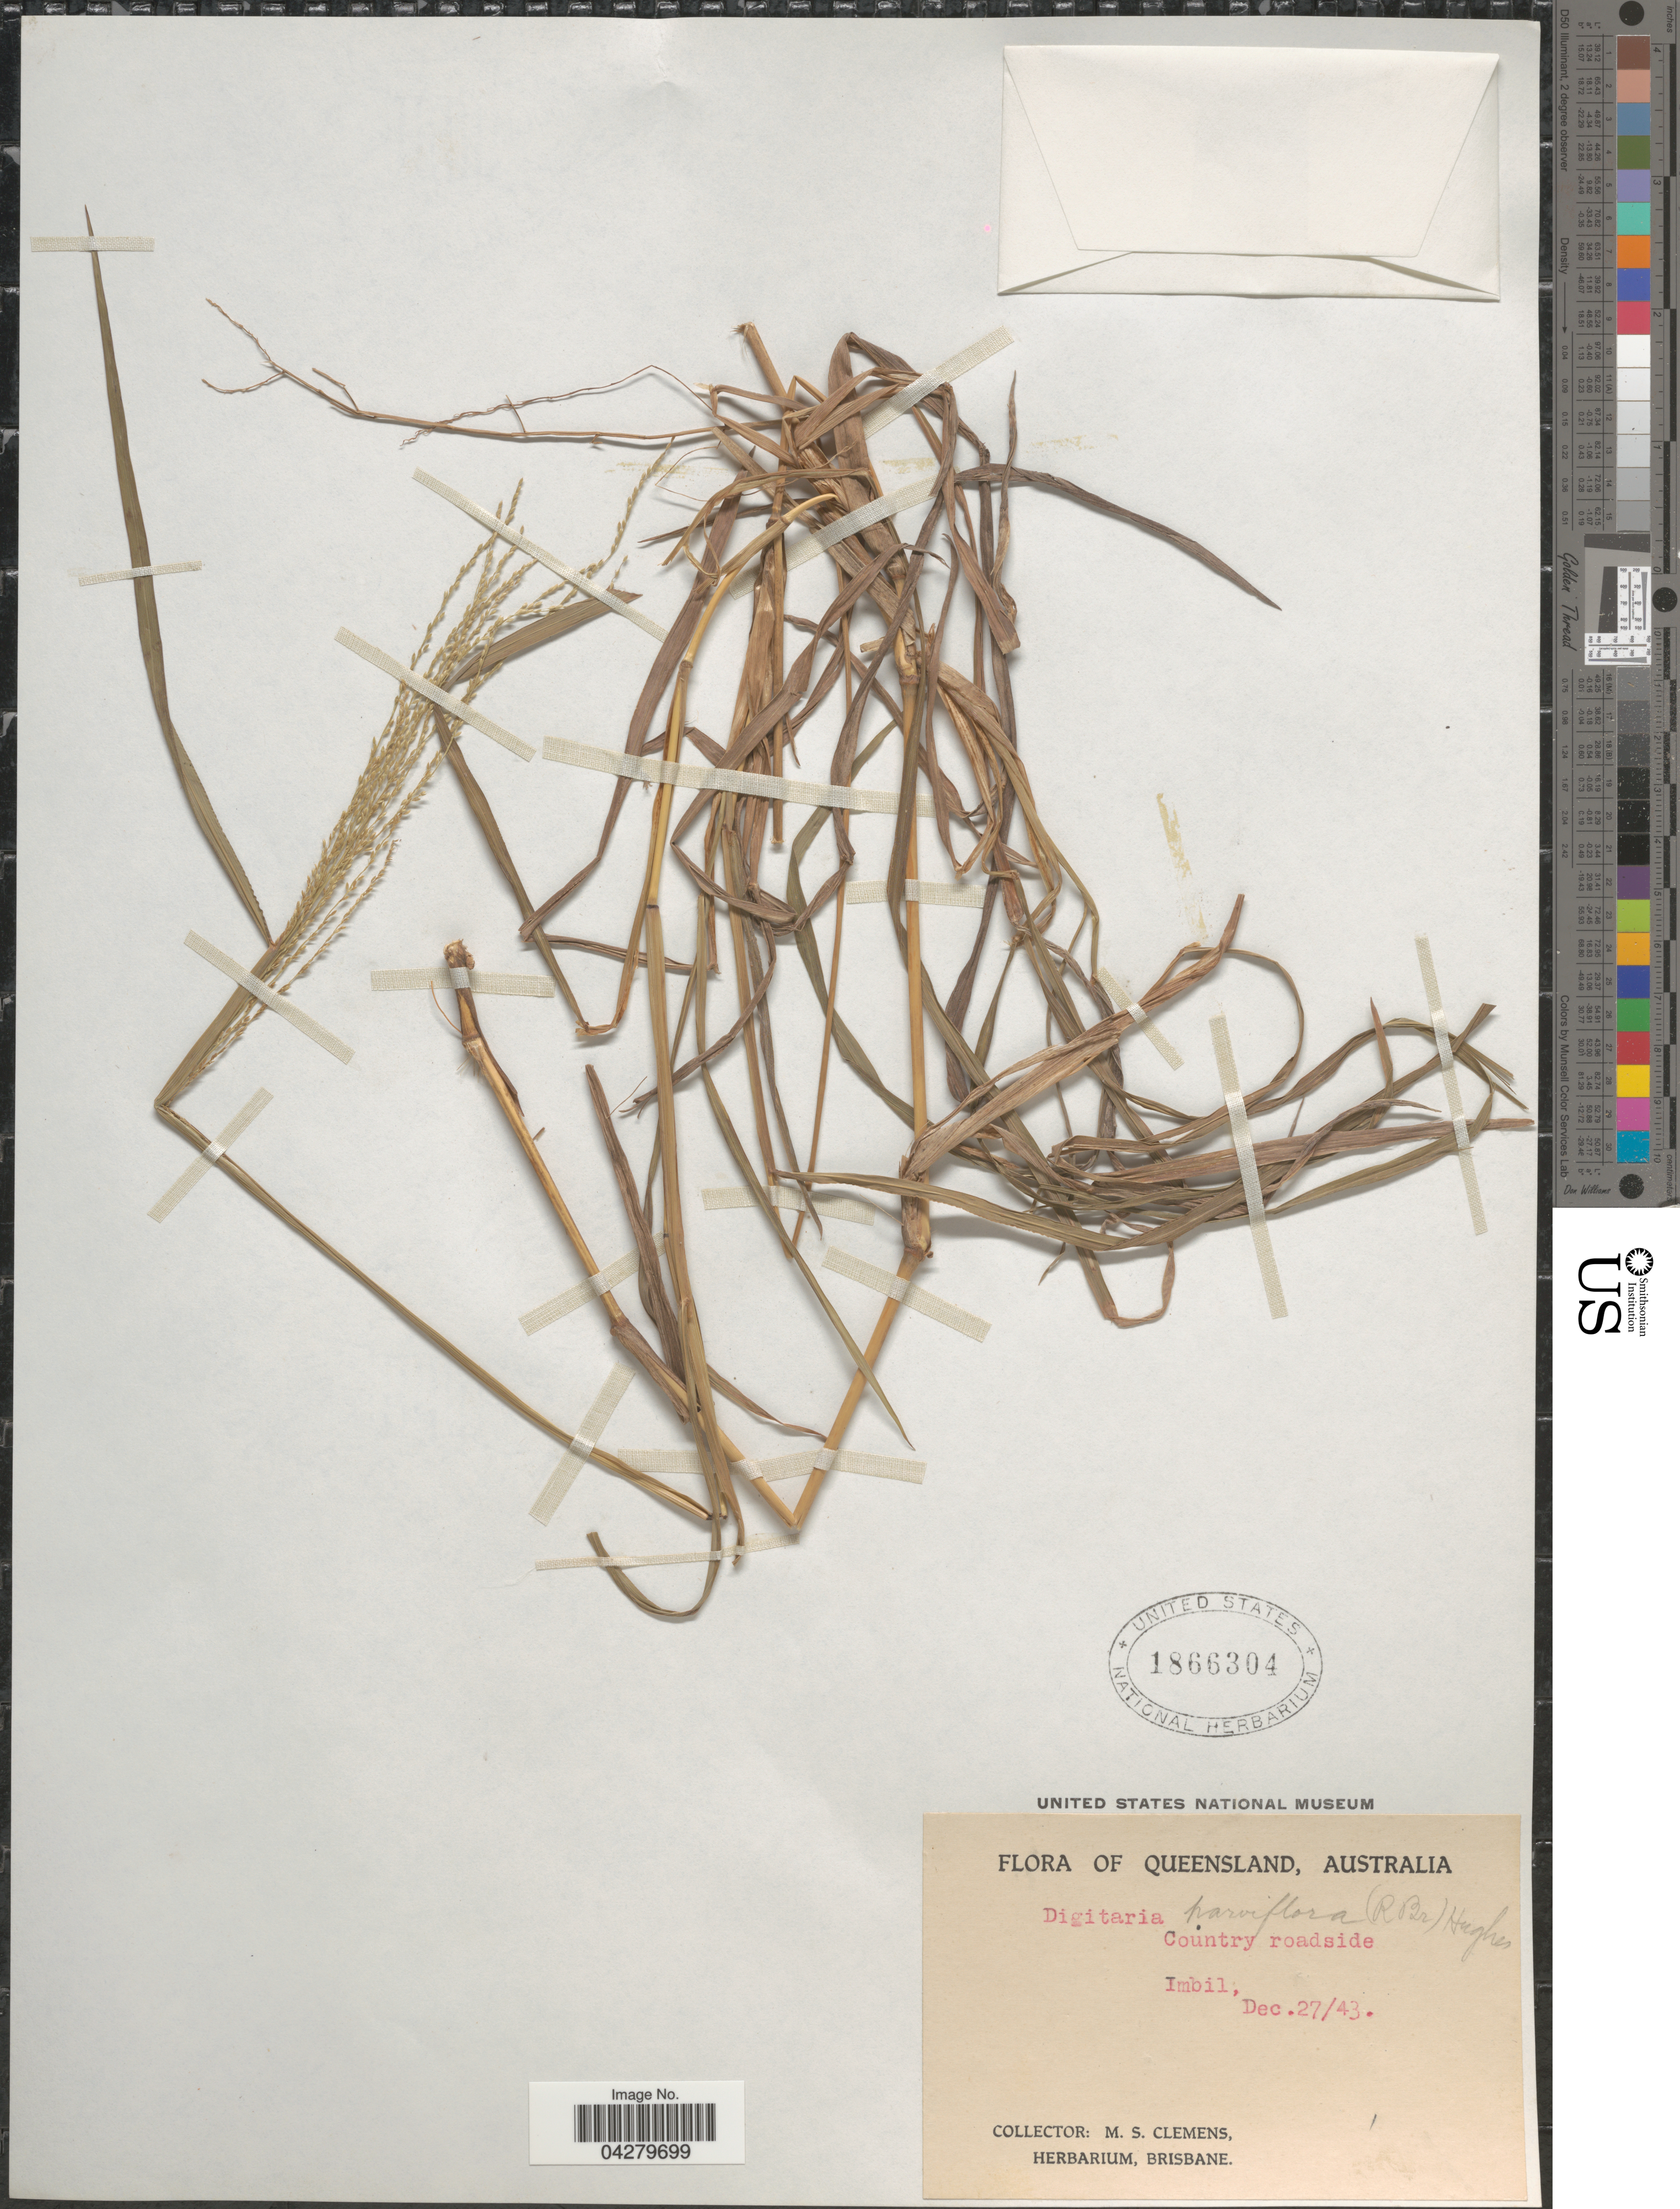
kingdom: Plantae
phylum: Tracheophyta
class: Liliopsida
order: Poales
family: Poaceae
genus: Digitaria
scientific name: Digitaria parviflora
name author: (R. Br.) Hughes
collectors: M. S. Clemens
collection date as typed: Transcribed d/m/y: 27/12/43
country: Australia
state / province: Queensland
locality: Country roadsides Imbil.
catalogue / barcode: US 1866304